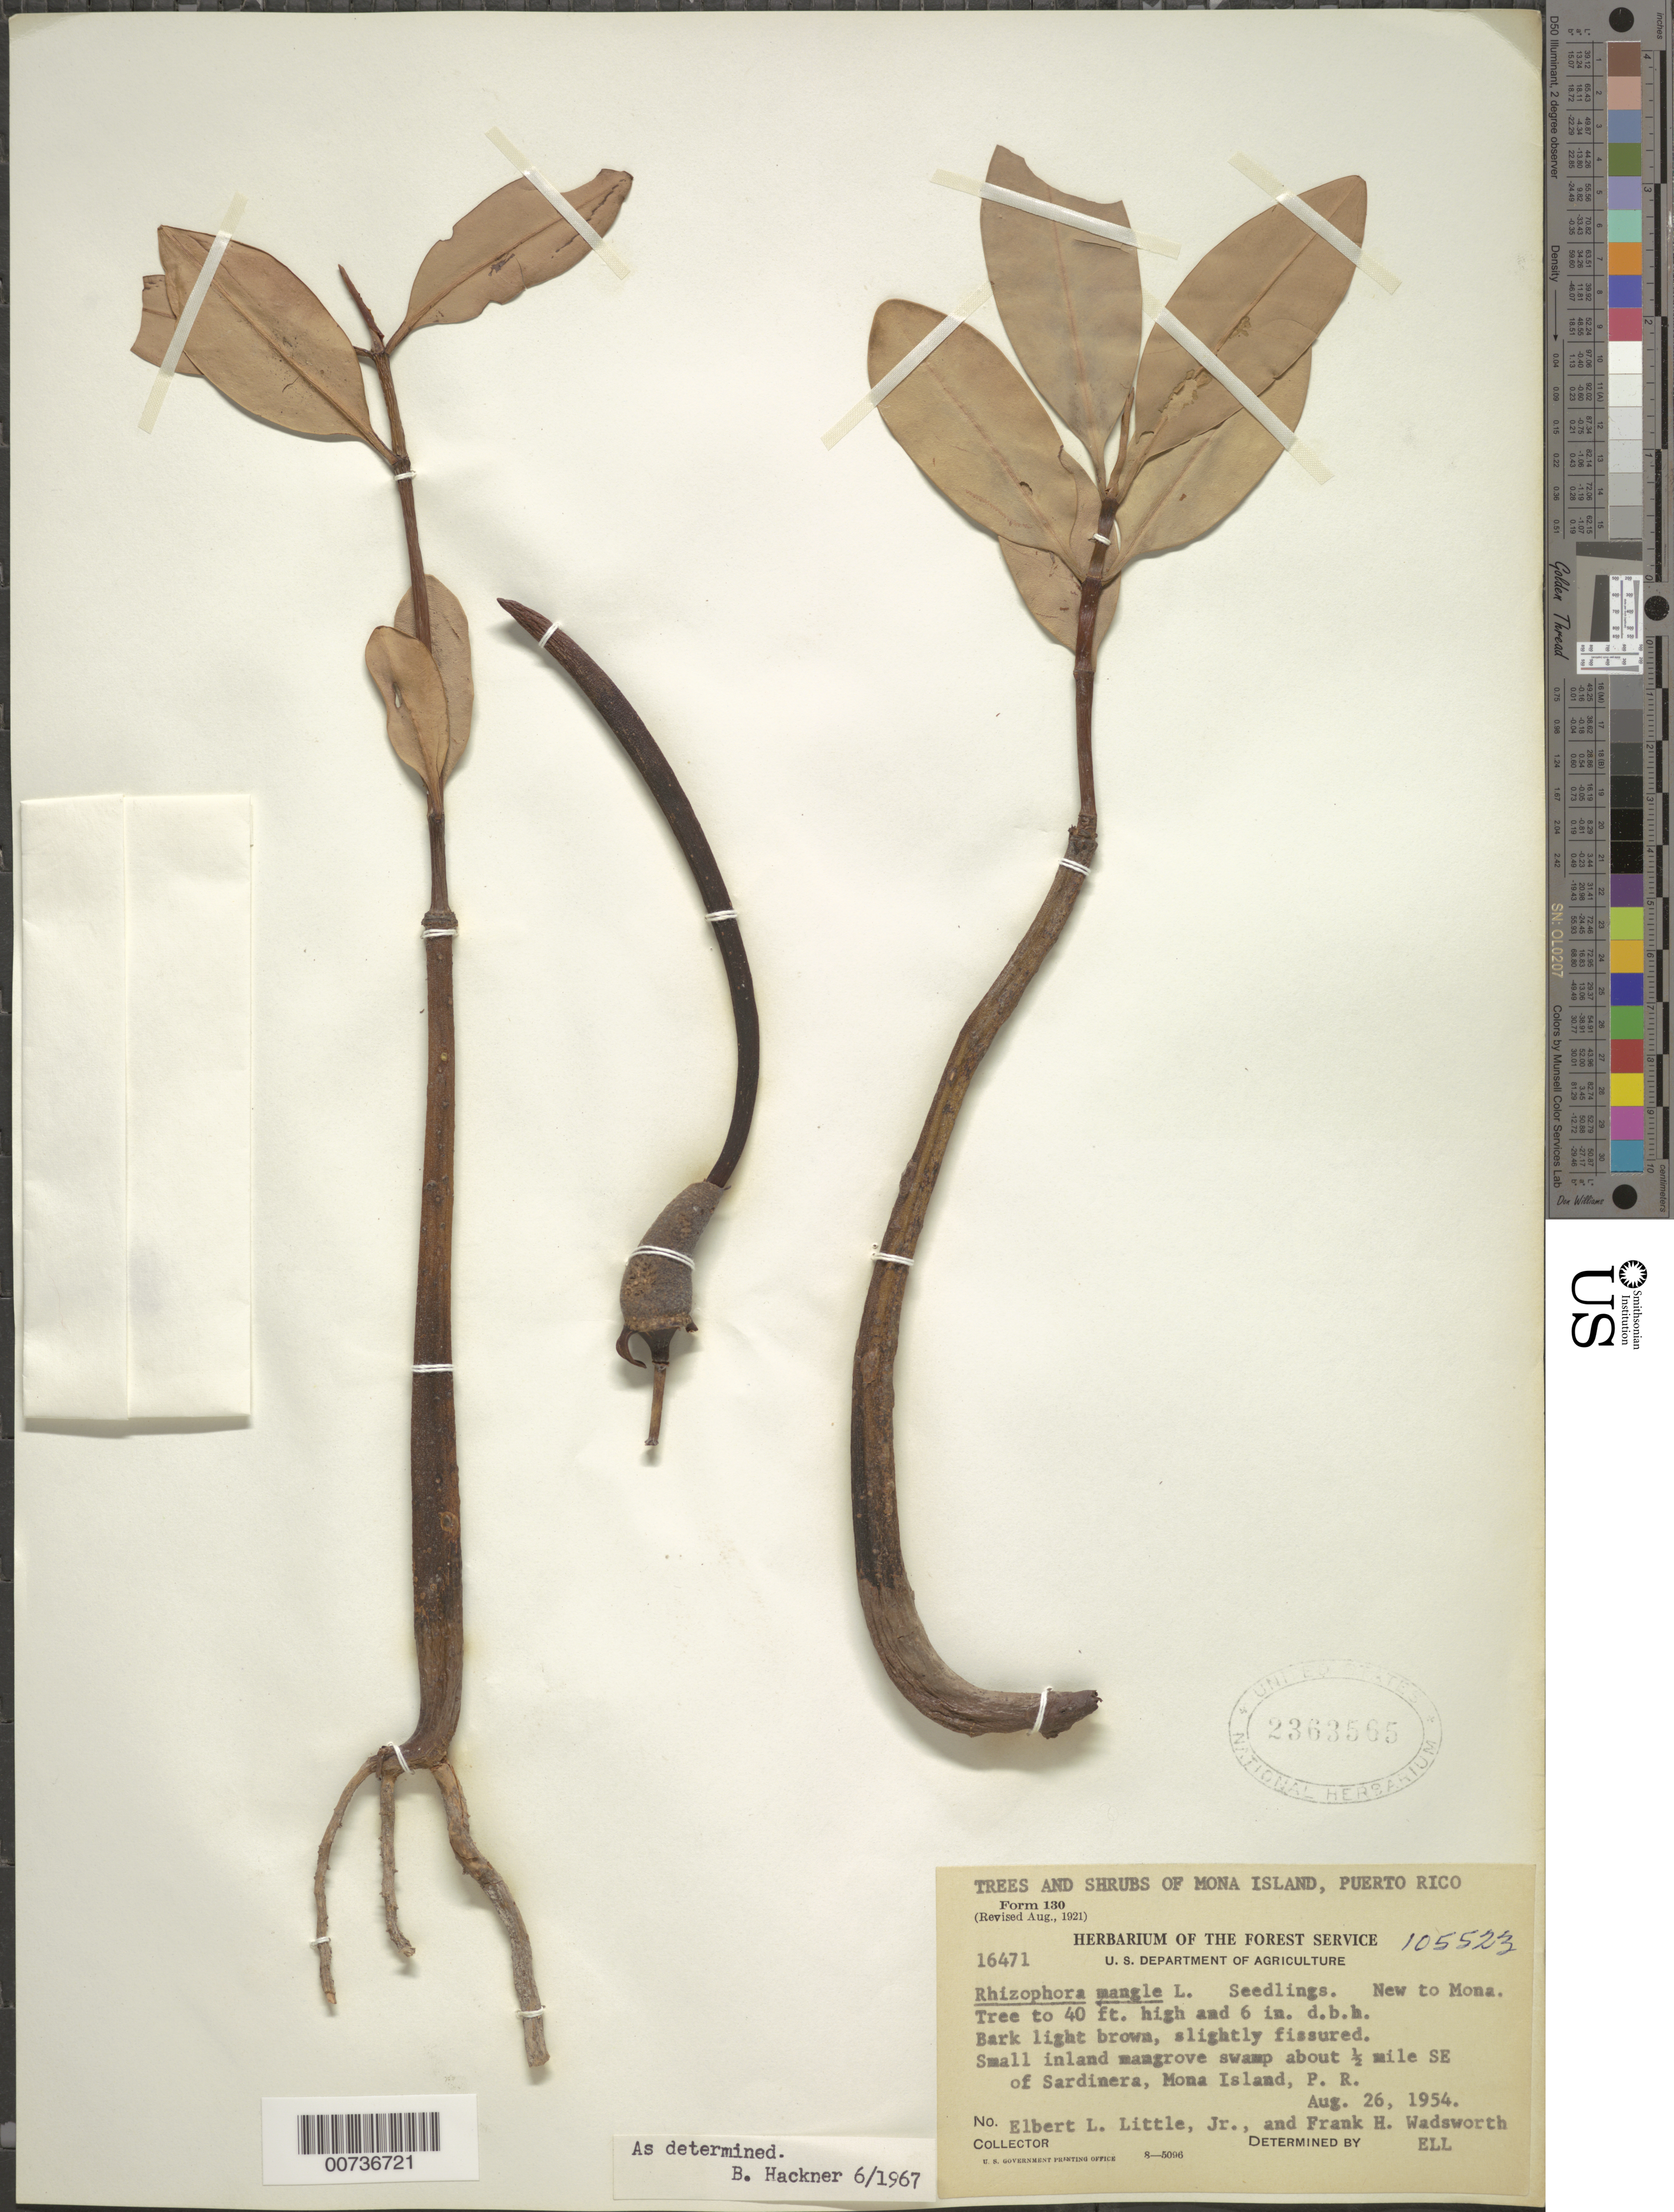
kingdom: Plantae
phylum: Tracheophyta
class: Magnoliopsida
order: Malpighiales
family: Rhizophoraceae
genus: Rhizophora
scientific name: Rhizophora mangle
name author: L.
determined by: Hackner, B.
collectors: E. L. Little & F. Wadsworth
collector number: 16471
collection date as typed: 26 Aug 1954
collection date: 1954-08-26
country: Puerto Rico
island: Mona I.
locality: About 1/2 mile SE of Sardinera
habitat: Small inland mangrove swamp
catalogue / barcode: US 2363565